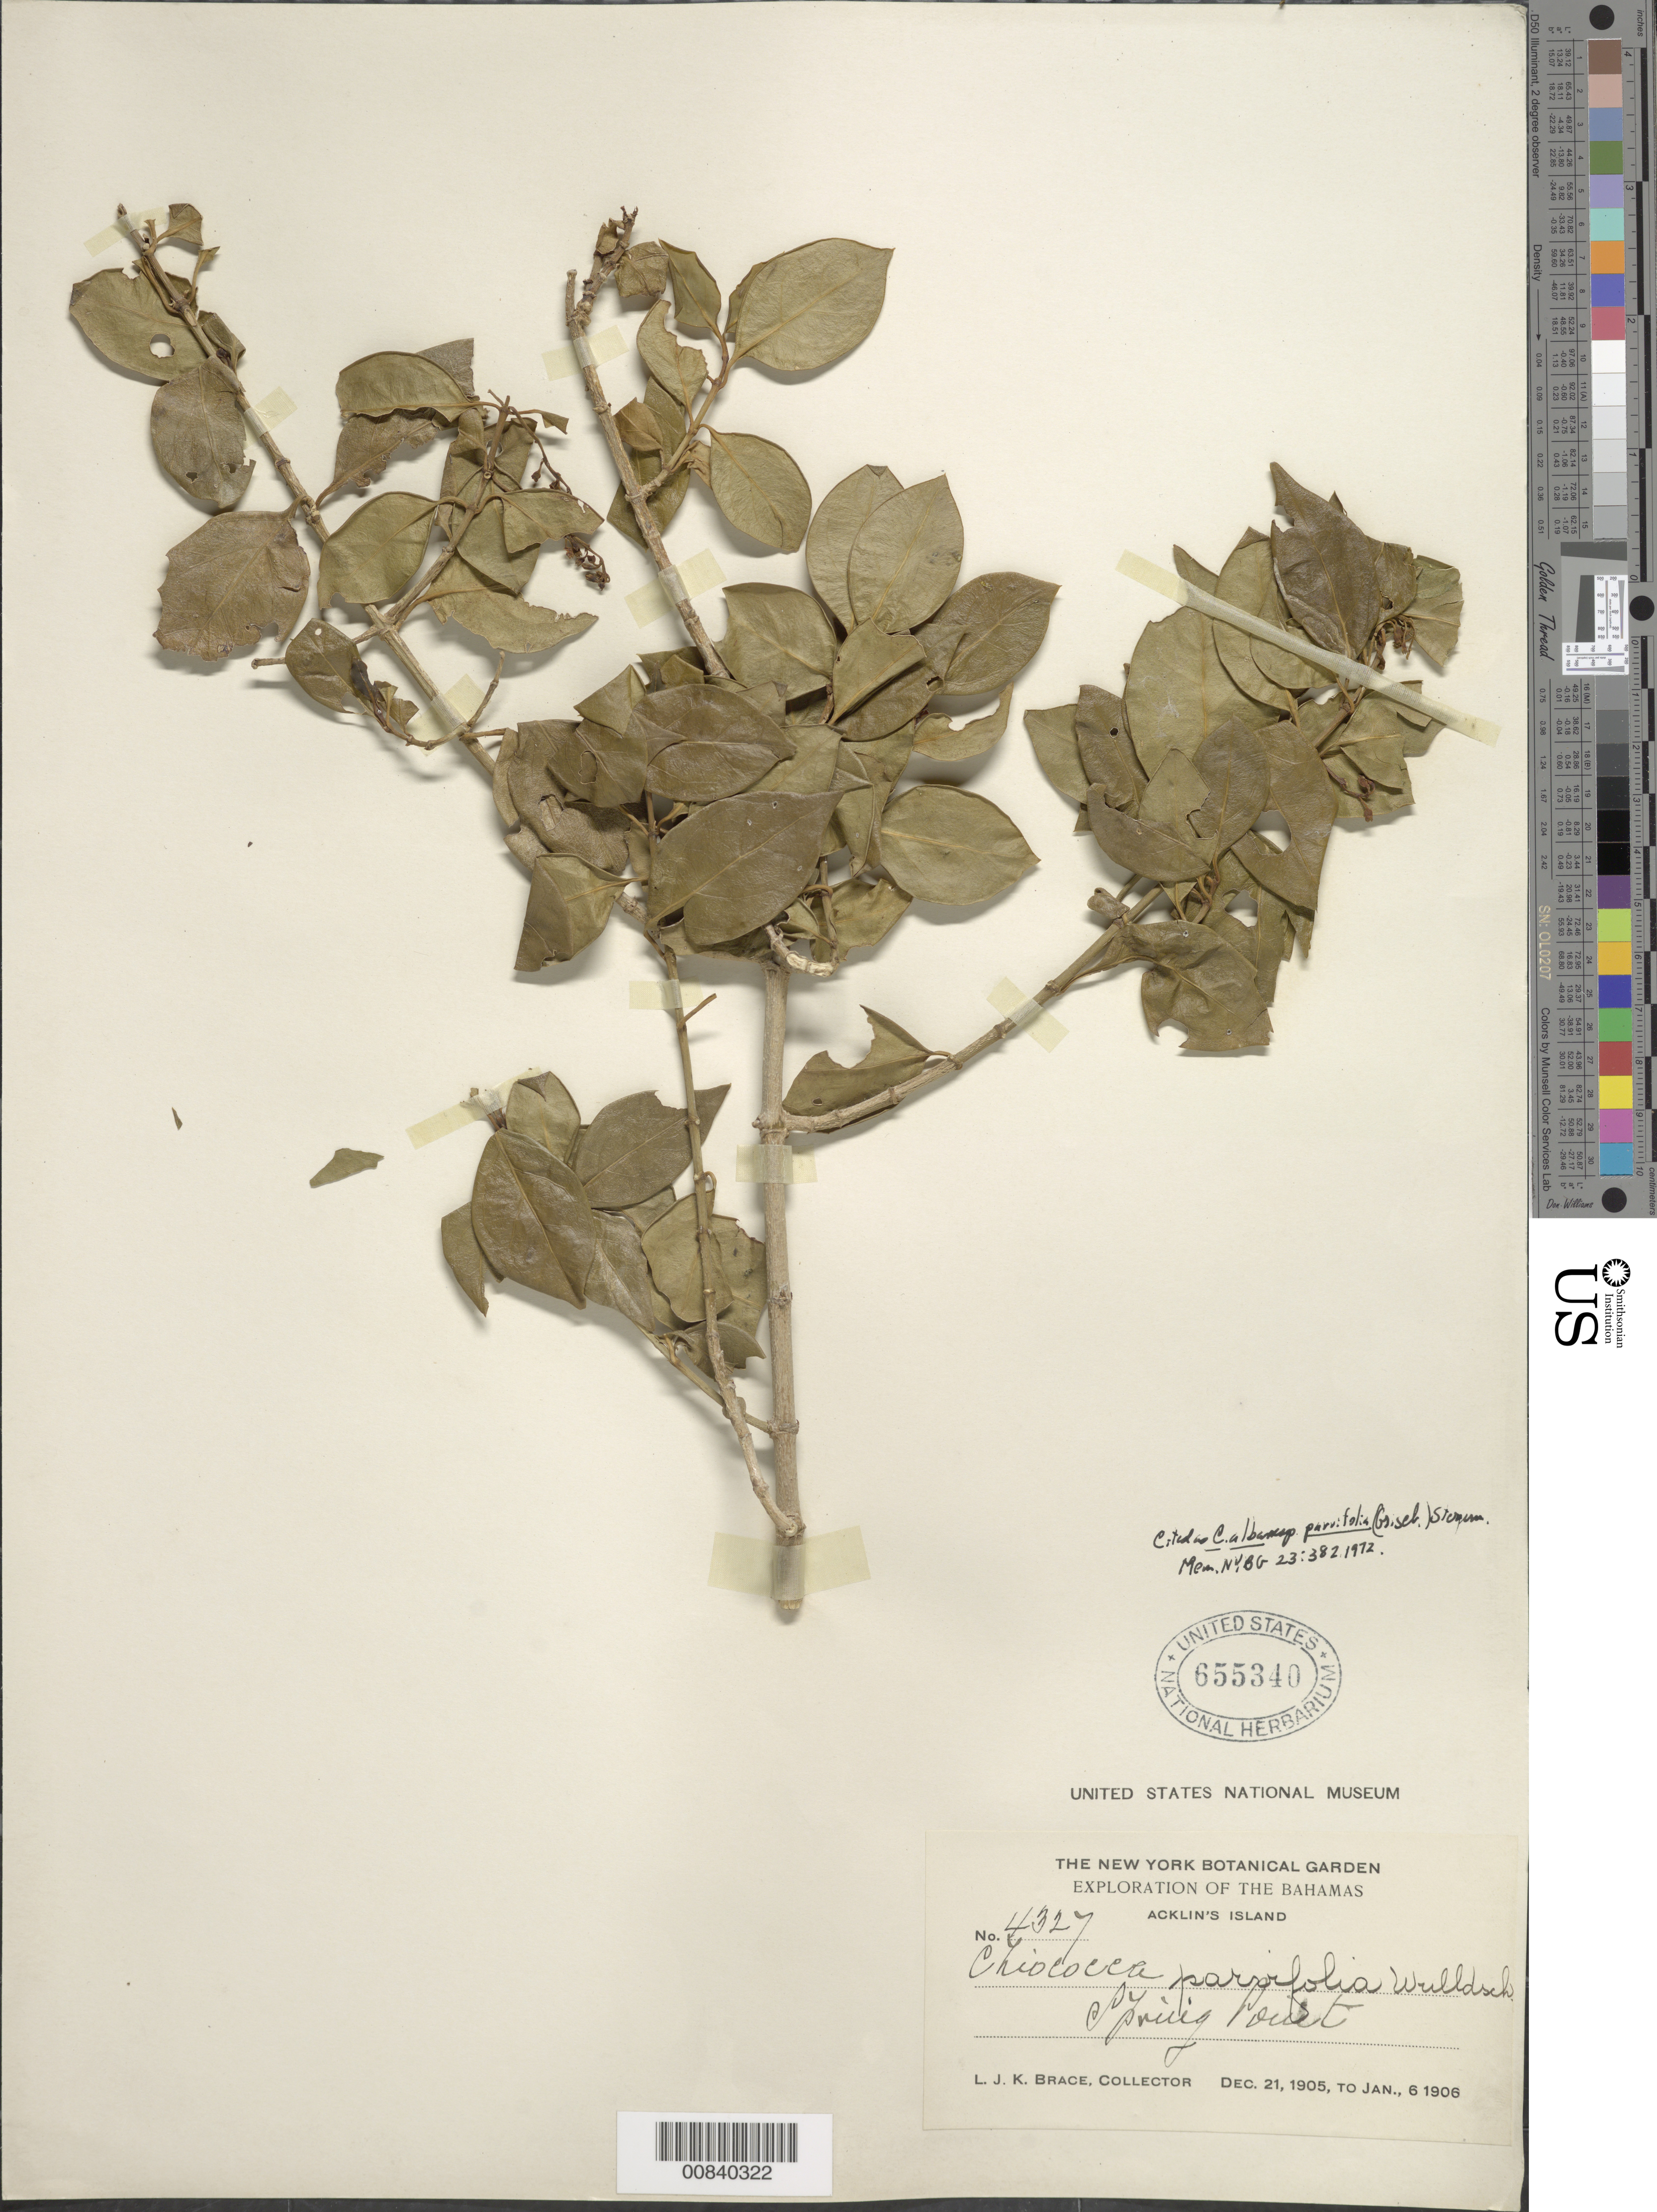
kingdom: Plantae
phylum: Tracheophyta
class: Magnoliopsida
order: Gentianales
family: Rubiaceae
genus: Chiococca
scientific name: Chiococca alba subsp. alba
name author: (L.) Hitchc.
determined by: Steyermark, --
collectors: L. J. K. Brace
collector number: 4327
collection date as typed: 21 Dec 1905 to 06 Jan 1906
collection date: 1905-12-21/1906-01-06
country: Bahamas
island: Acklins I.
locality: Ackin's Island. Spring Point.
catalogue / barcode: US 655340